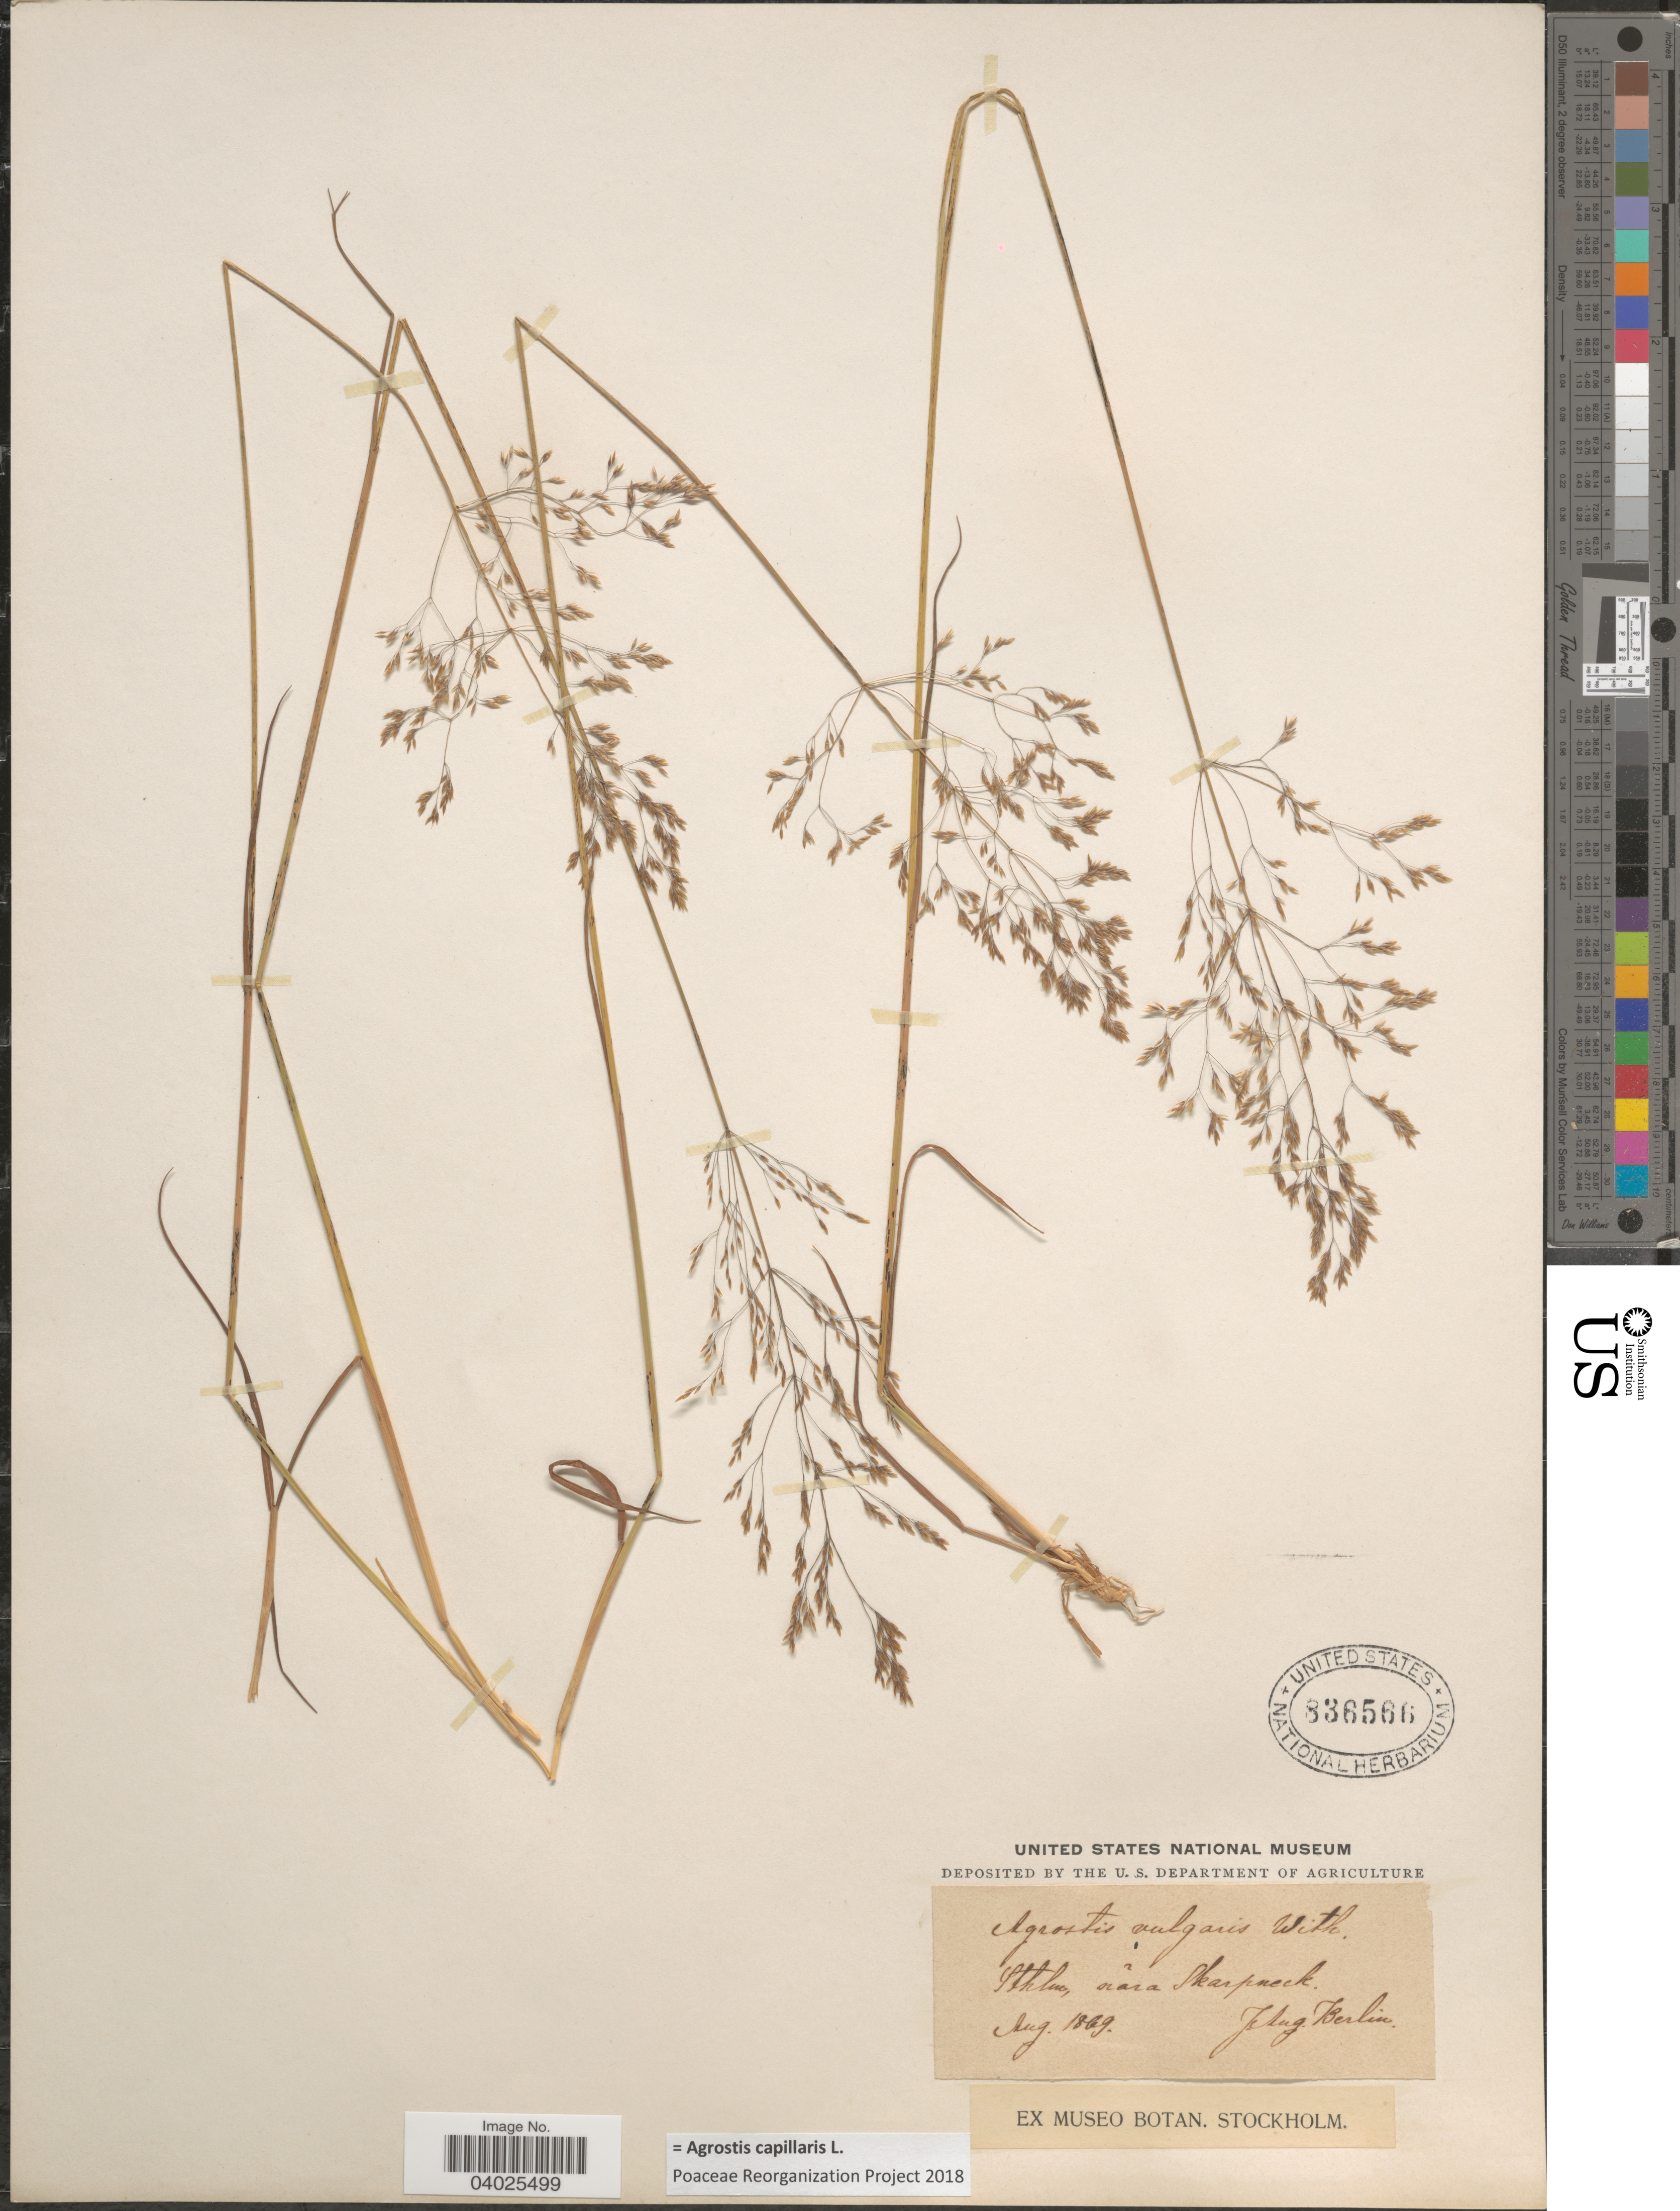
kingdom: Plantae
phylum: Tracheophyta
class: Liliopsida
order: Poales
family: Poaceae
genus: Agrostis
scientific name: Agrostis capillaris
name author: L.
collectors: J. Berlin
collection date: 1869-08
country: Sweden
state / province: Stockholm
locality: Sthlm, nara Skarpneck.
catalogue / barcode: US 836566